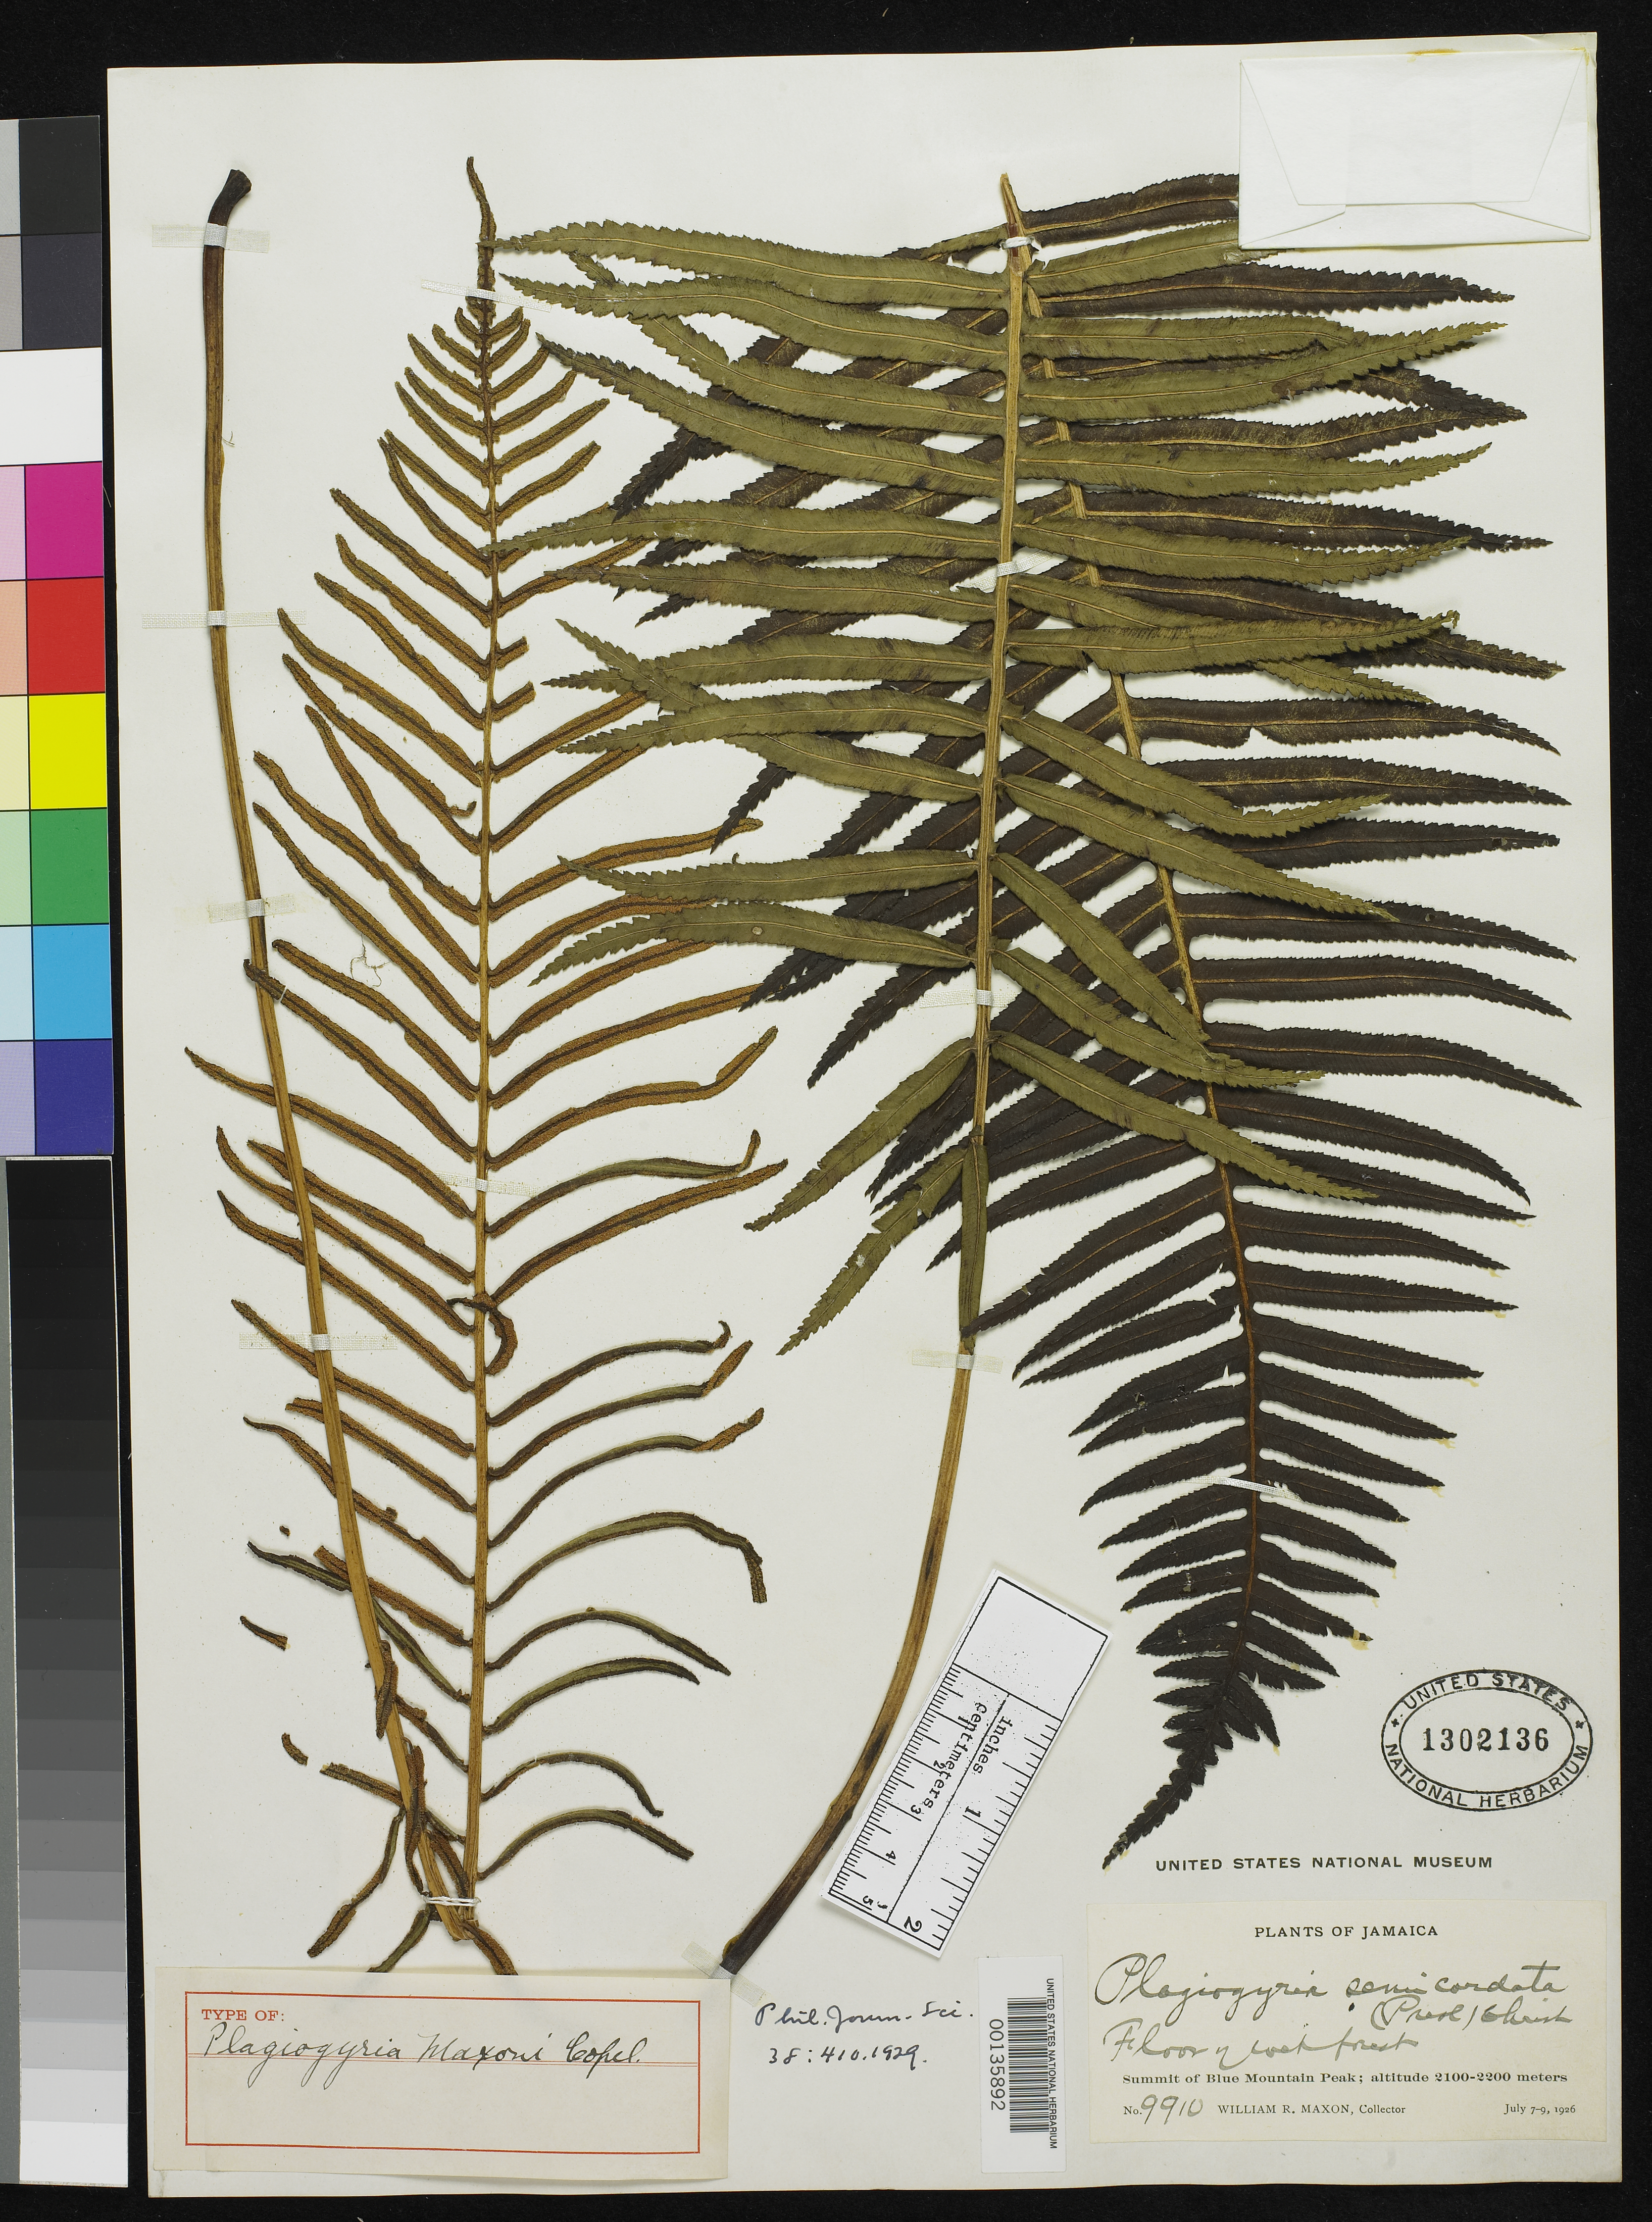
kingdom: Plantae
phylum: Tracheophyta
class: Polypodiopsida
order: Cyatheales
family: Plagiogyriaceae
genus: Plagiogyria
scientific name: Plagiogyria maxonii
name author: Copel.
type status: Holotype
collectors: W. R. Maxon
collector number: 9910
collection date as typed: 07 Jul 1926 to 09 Jul 1926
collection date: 1926-07-07/1926-07-09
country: Jamaica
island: Greater Antilles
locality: Summit of Blue Mountain Peak.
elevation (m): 2100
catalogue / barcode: US 1302136